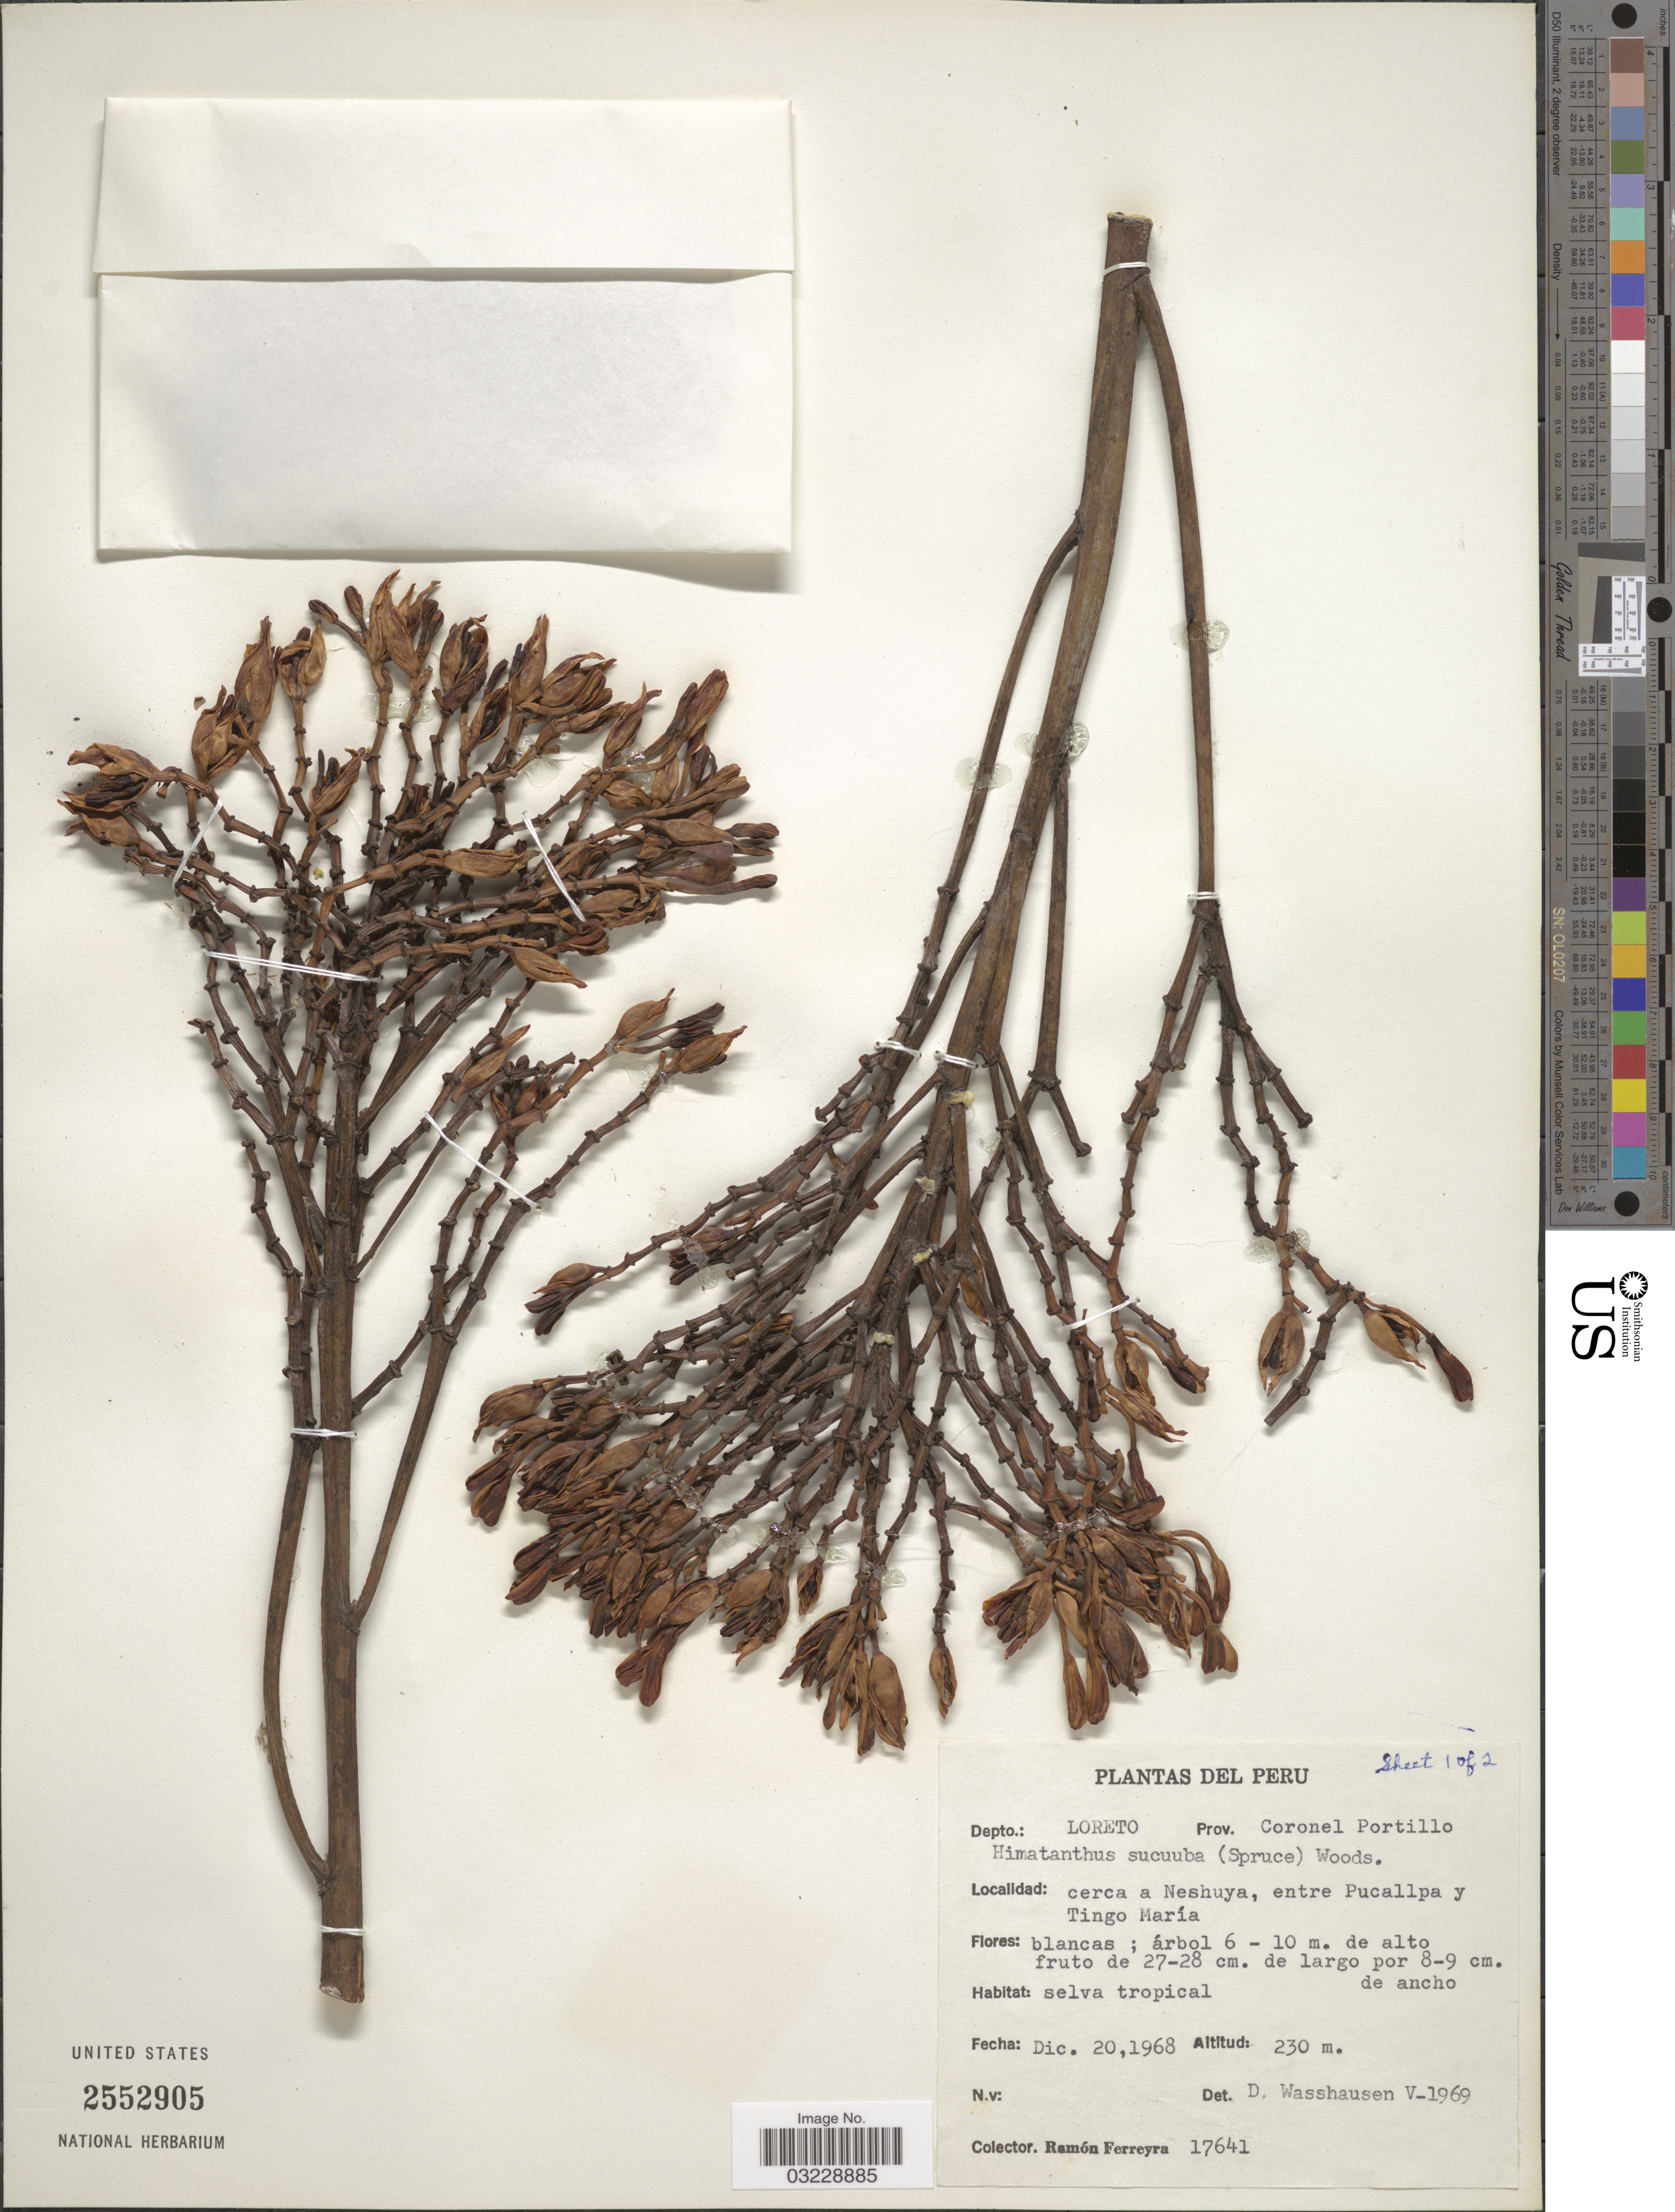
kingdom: Plantae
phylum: Tracheophyta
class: Magnoliopsida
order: Gentianales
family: Apocynaceae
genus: Himatanthus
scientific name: Himatanthus sucuuba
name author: (Spruce) Woodson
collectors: R. A. Ferreyra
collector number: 17641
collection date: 1968-12-20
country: Peru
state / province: Loreto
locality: Depto.: Loreto. Prov. Coronel Portillo. Cerca a Neshuya, entre Pucallpa y Tingo María.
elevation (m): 230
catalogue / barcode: US 2552905